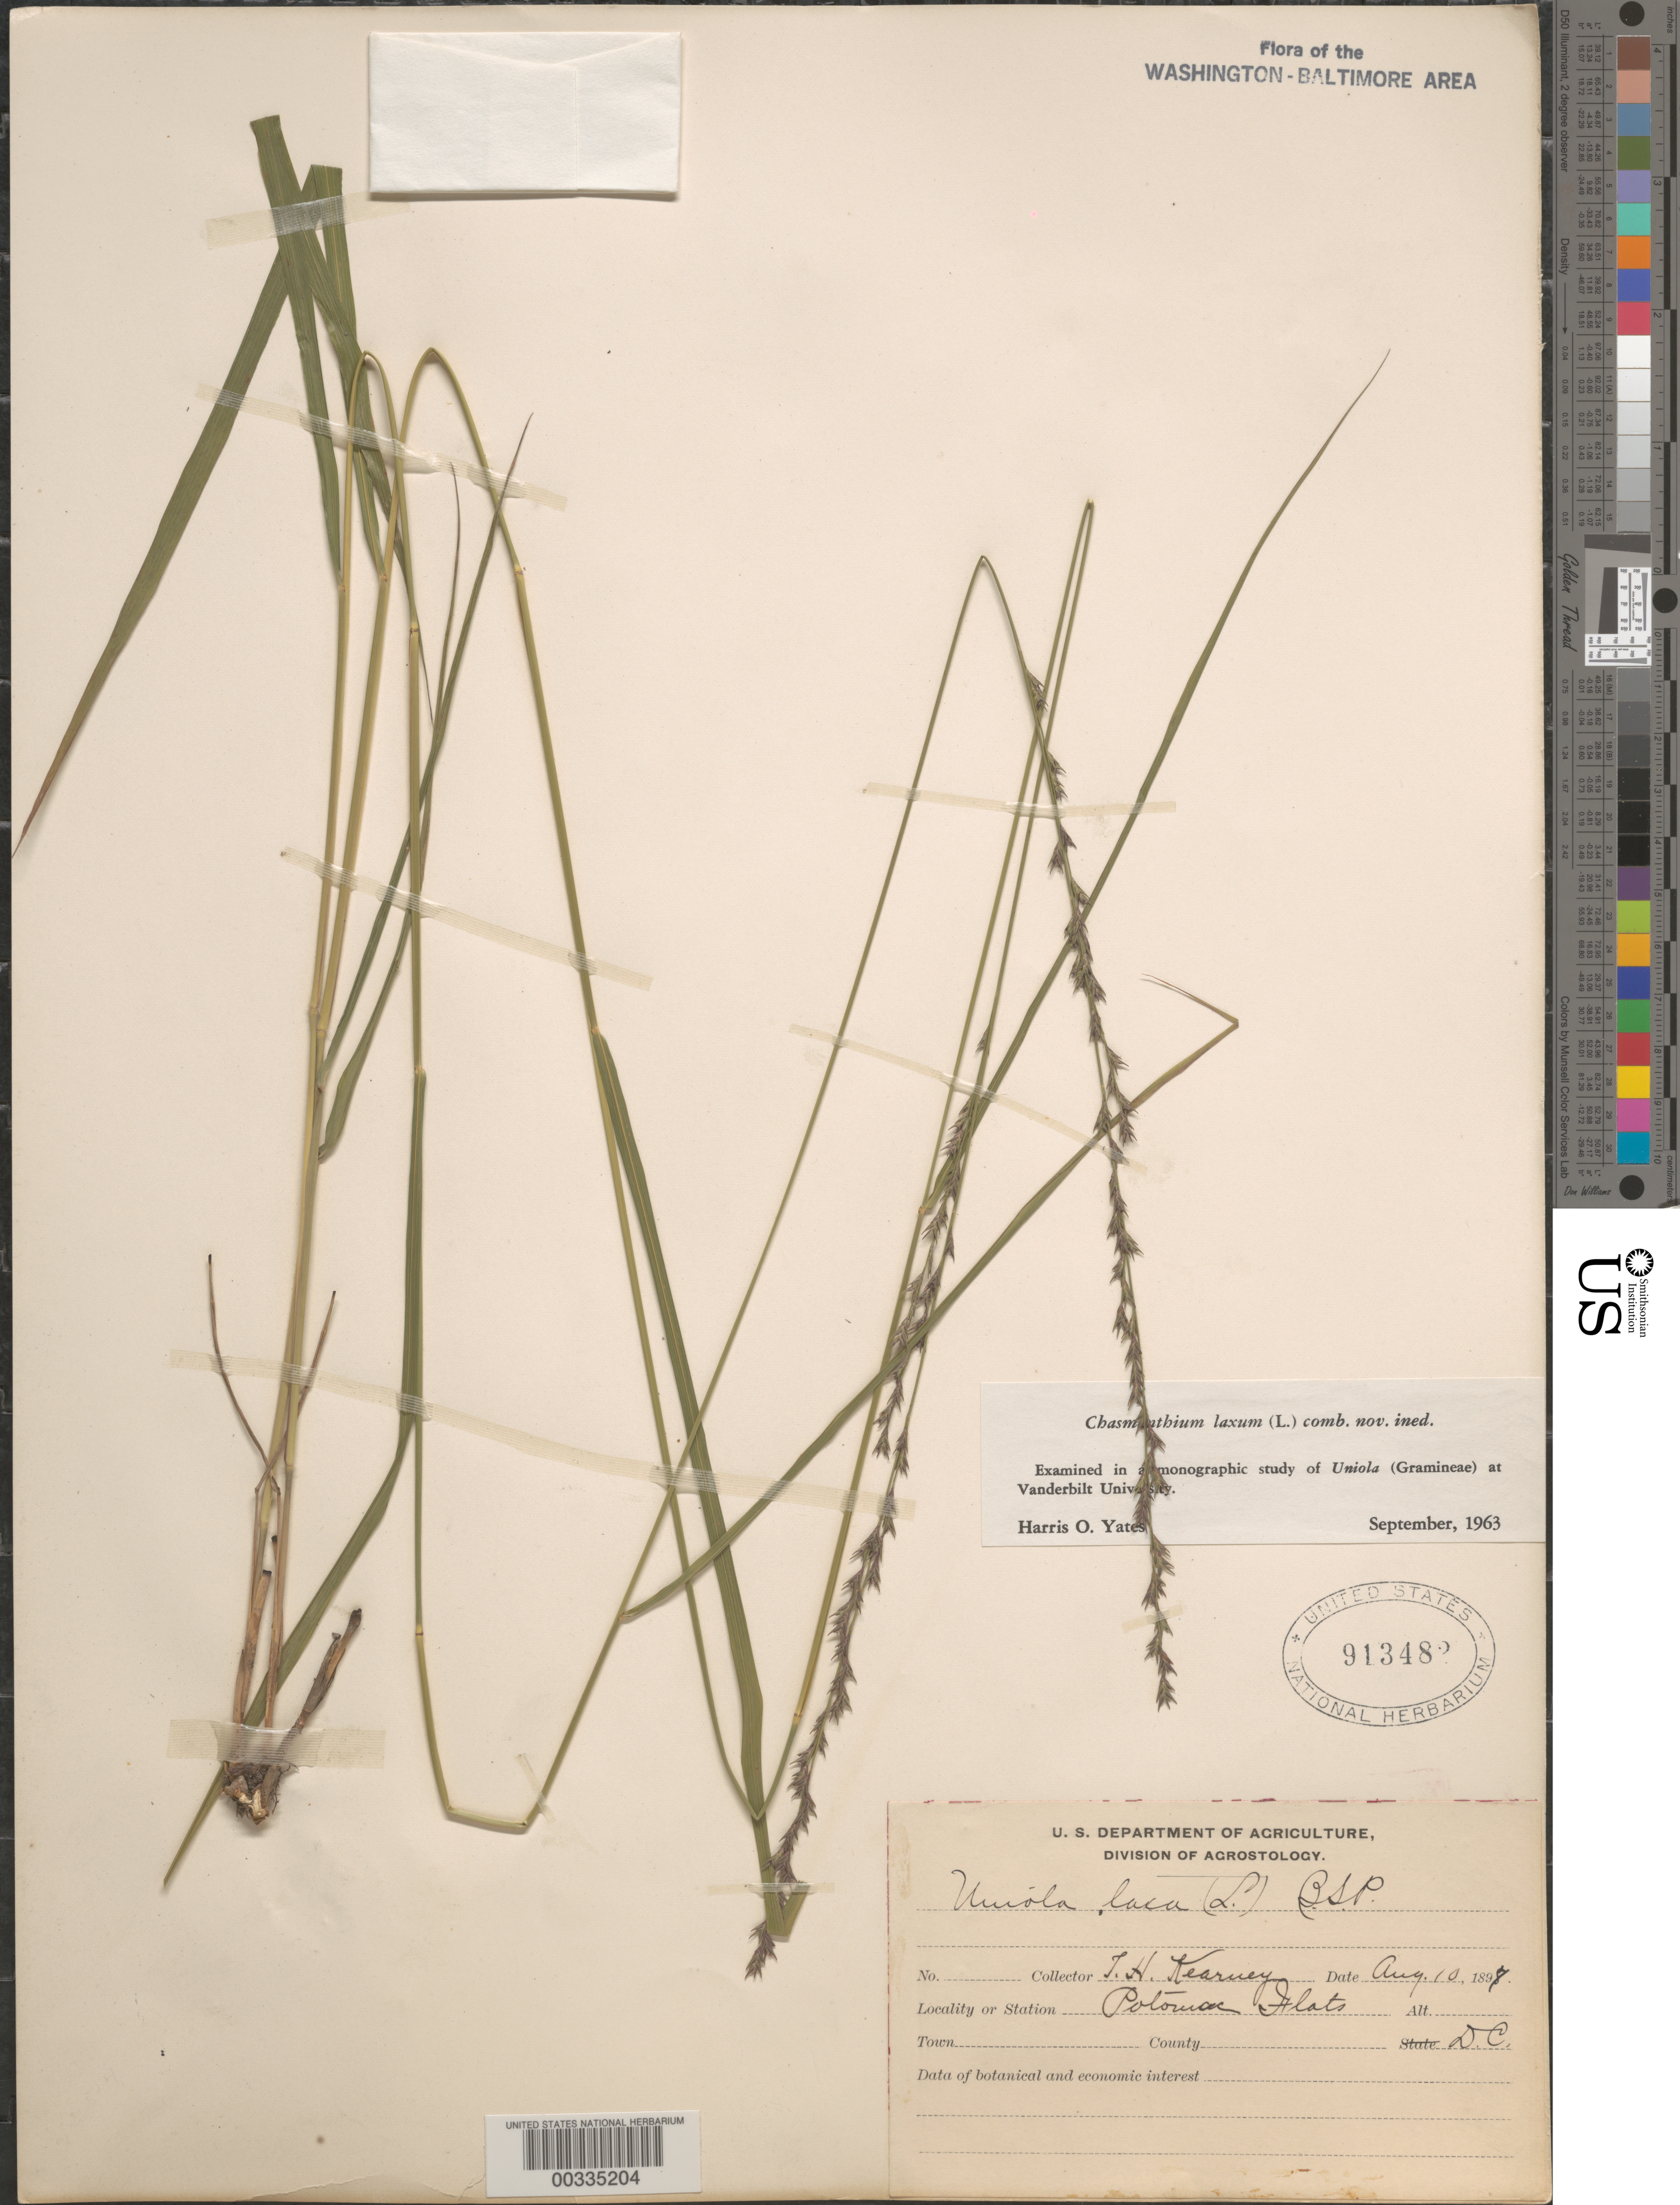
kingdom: Plantae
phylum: Tracheophyta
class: Liliopsida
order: Poales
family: Poaceae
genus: Chasmanthium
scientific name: Chasmanthium laxum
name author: (L.) H.O. Yates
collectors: T. H. Kearney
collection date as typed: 10 Aug 1897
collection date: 1897-08-10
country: United States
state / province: District of Columbia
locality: Potomac Flats C. and O. Canal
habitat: Flats of the river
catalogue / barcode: US 913482